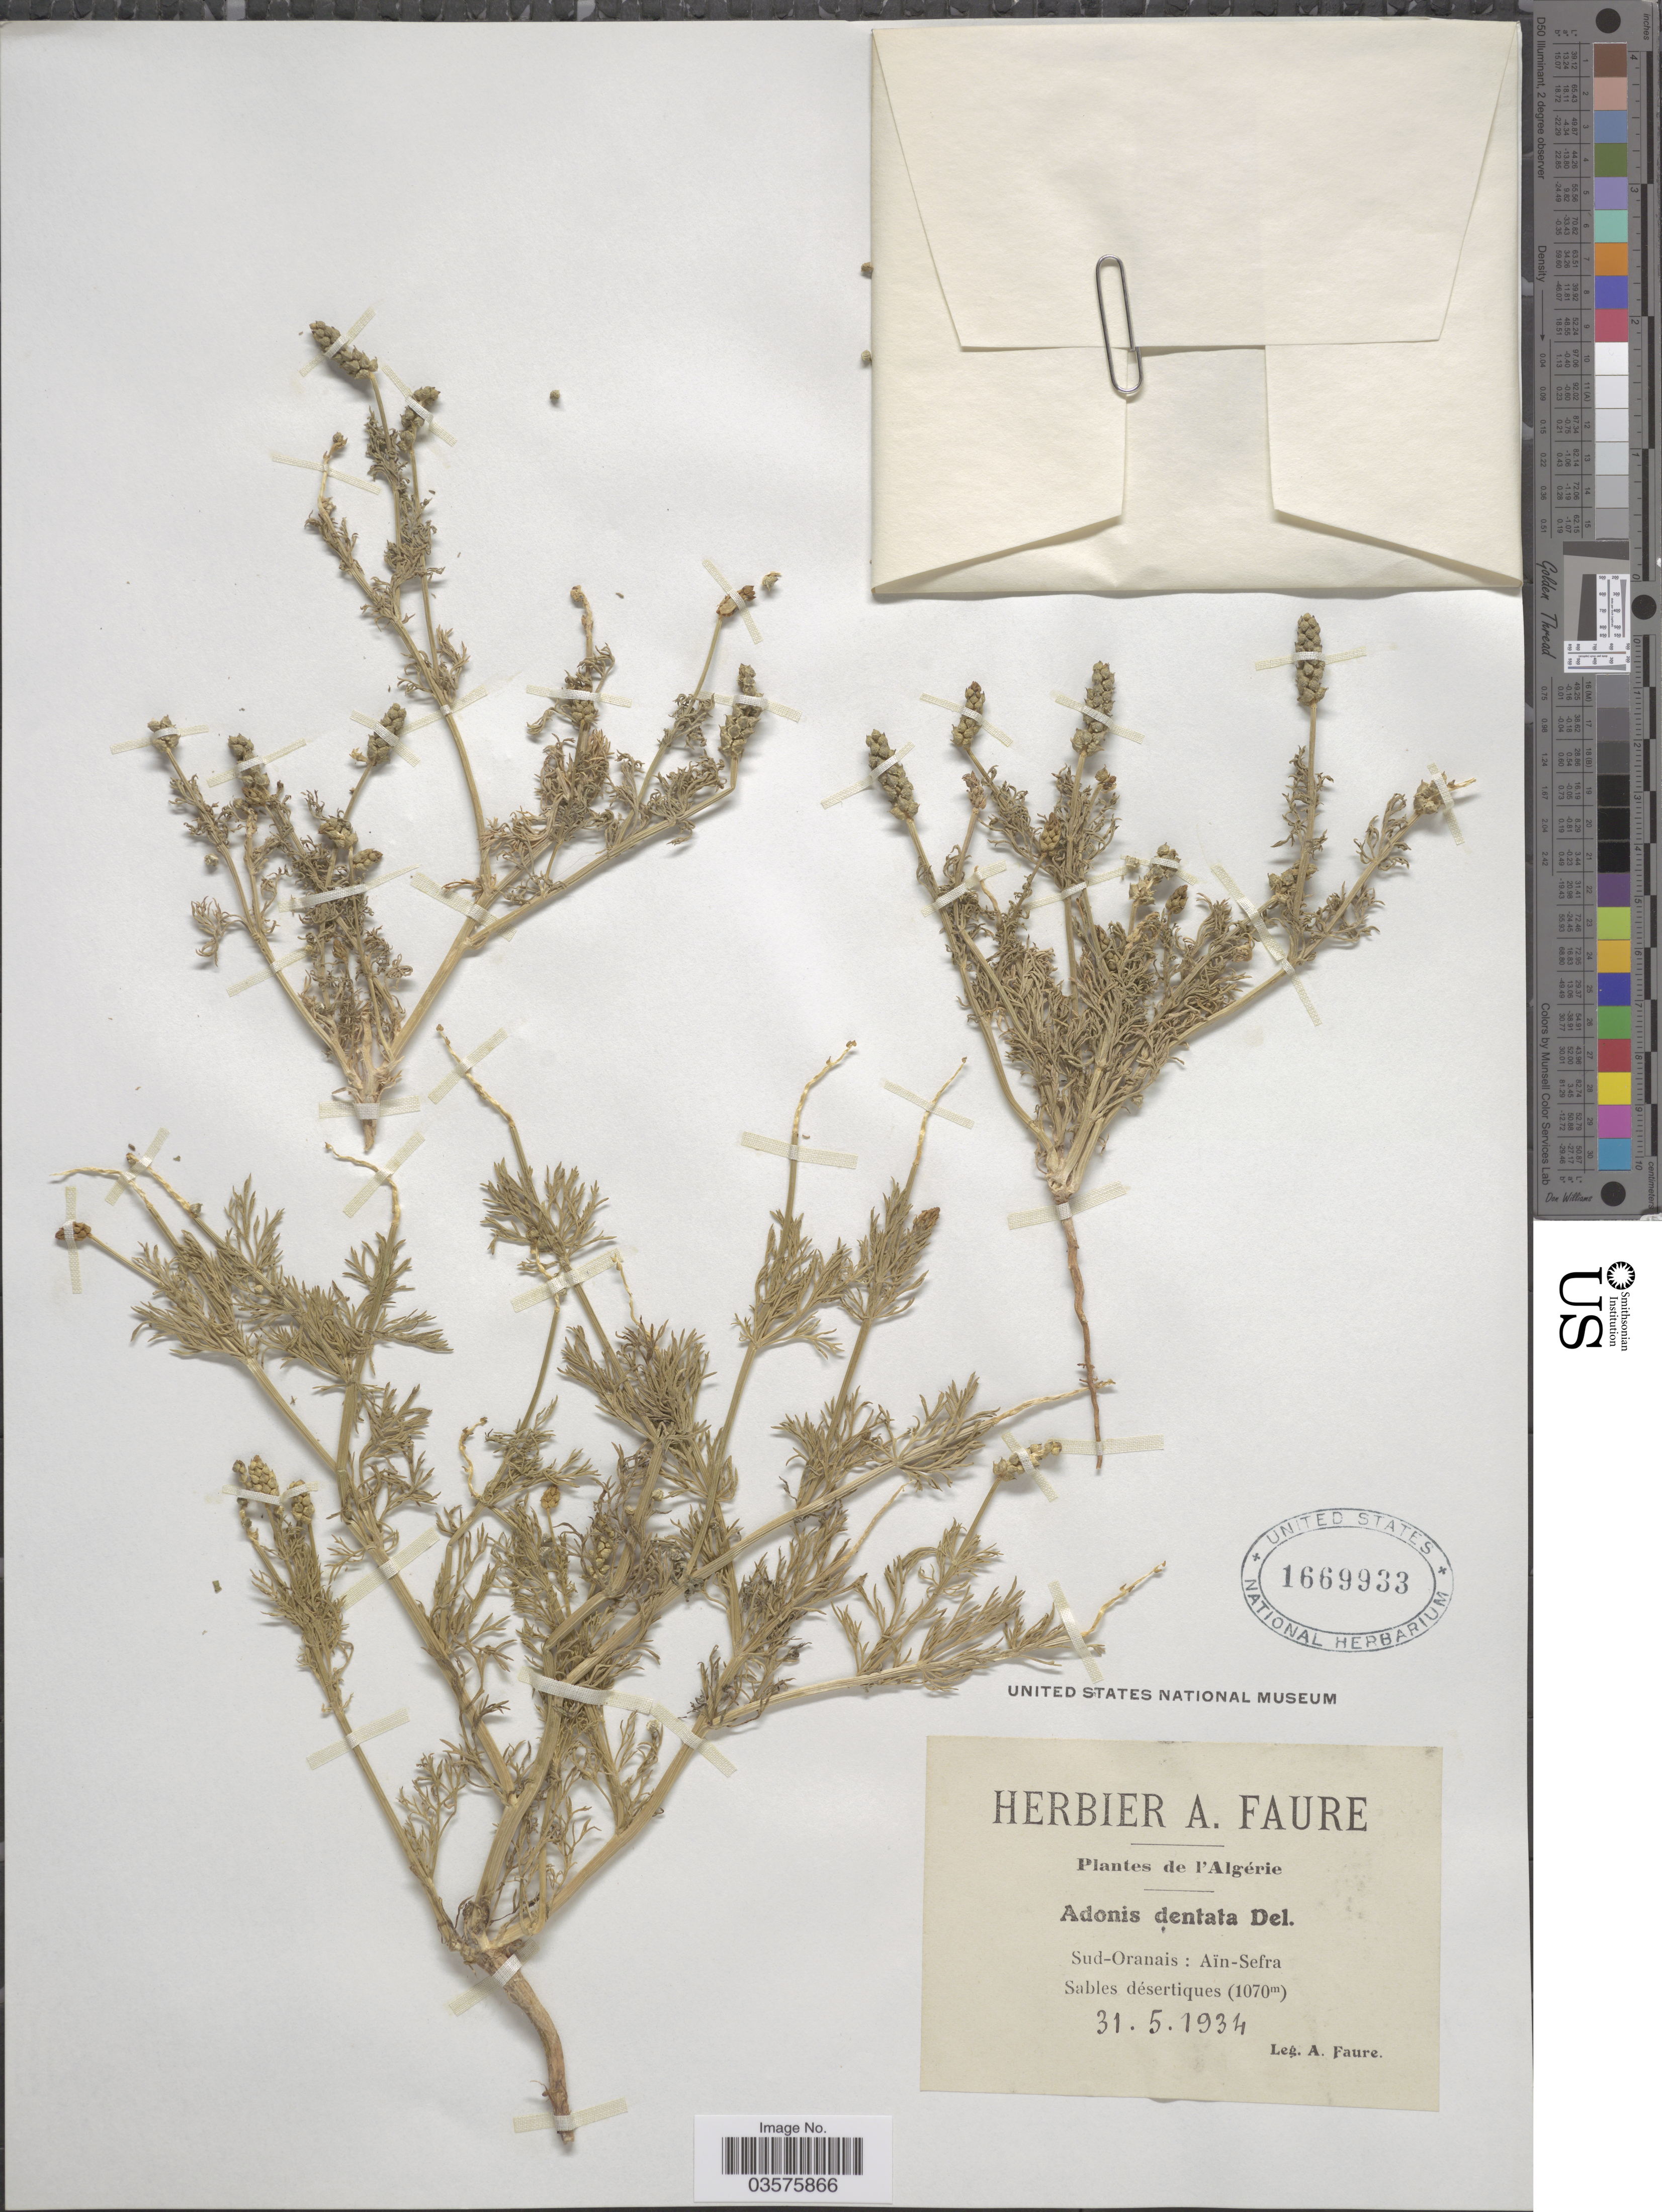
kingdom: Plantae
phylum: Tracheophyta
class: Magnoliopsida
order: Ranunculales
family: Ranunculaceae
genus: Adonis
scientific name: Adonis dentata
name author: Delile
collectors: A. Faure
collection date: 1934-05-31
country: Algeria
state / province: Oran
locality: Sud-Oranais: Aïn-Sefra. Sables désertiques.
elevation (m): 1070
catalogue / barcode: US 1669933